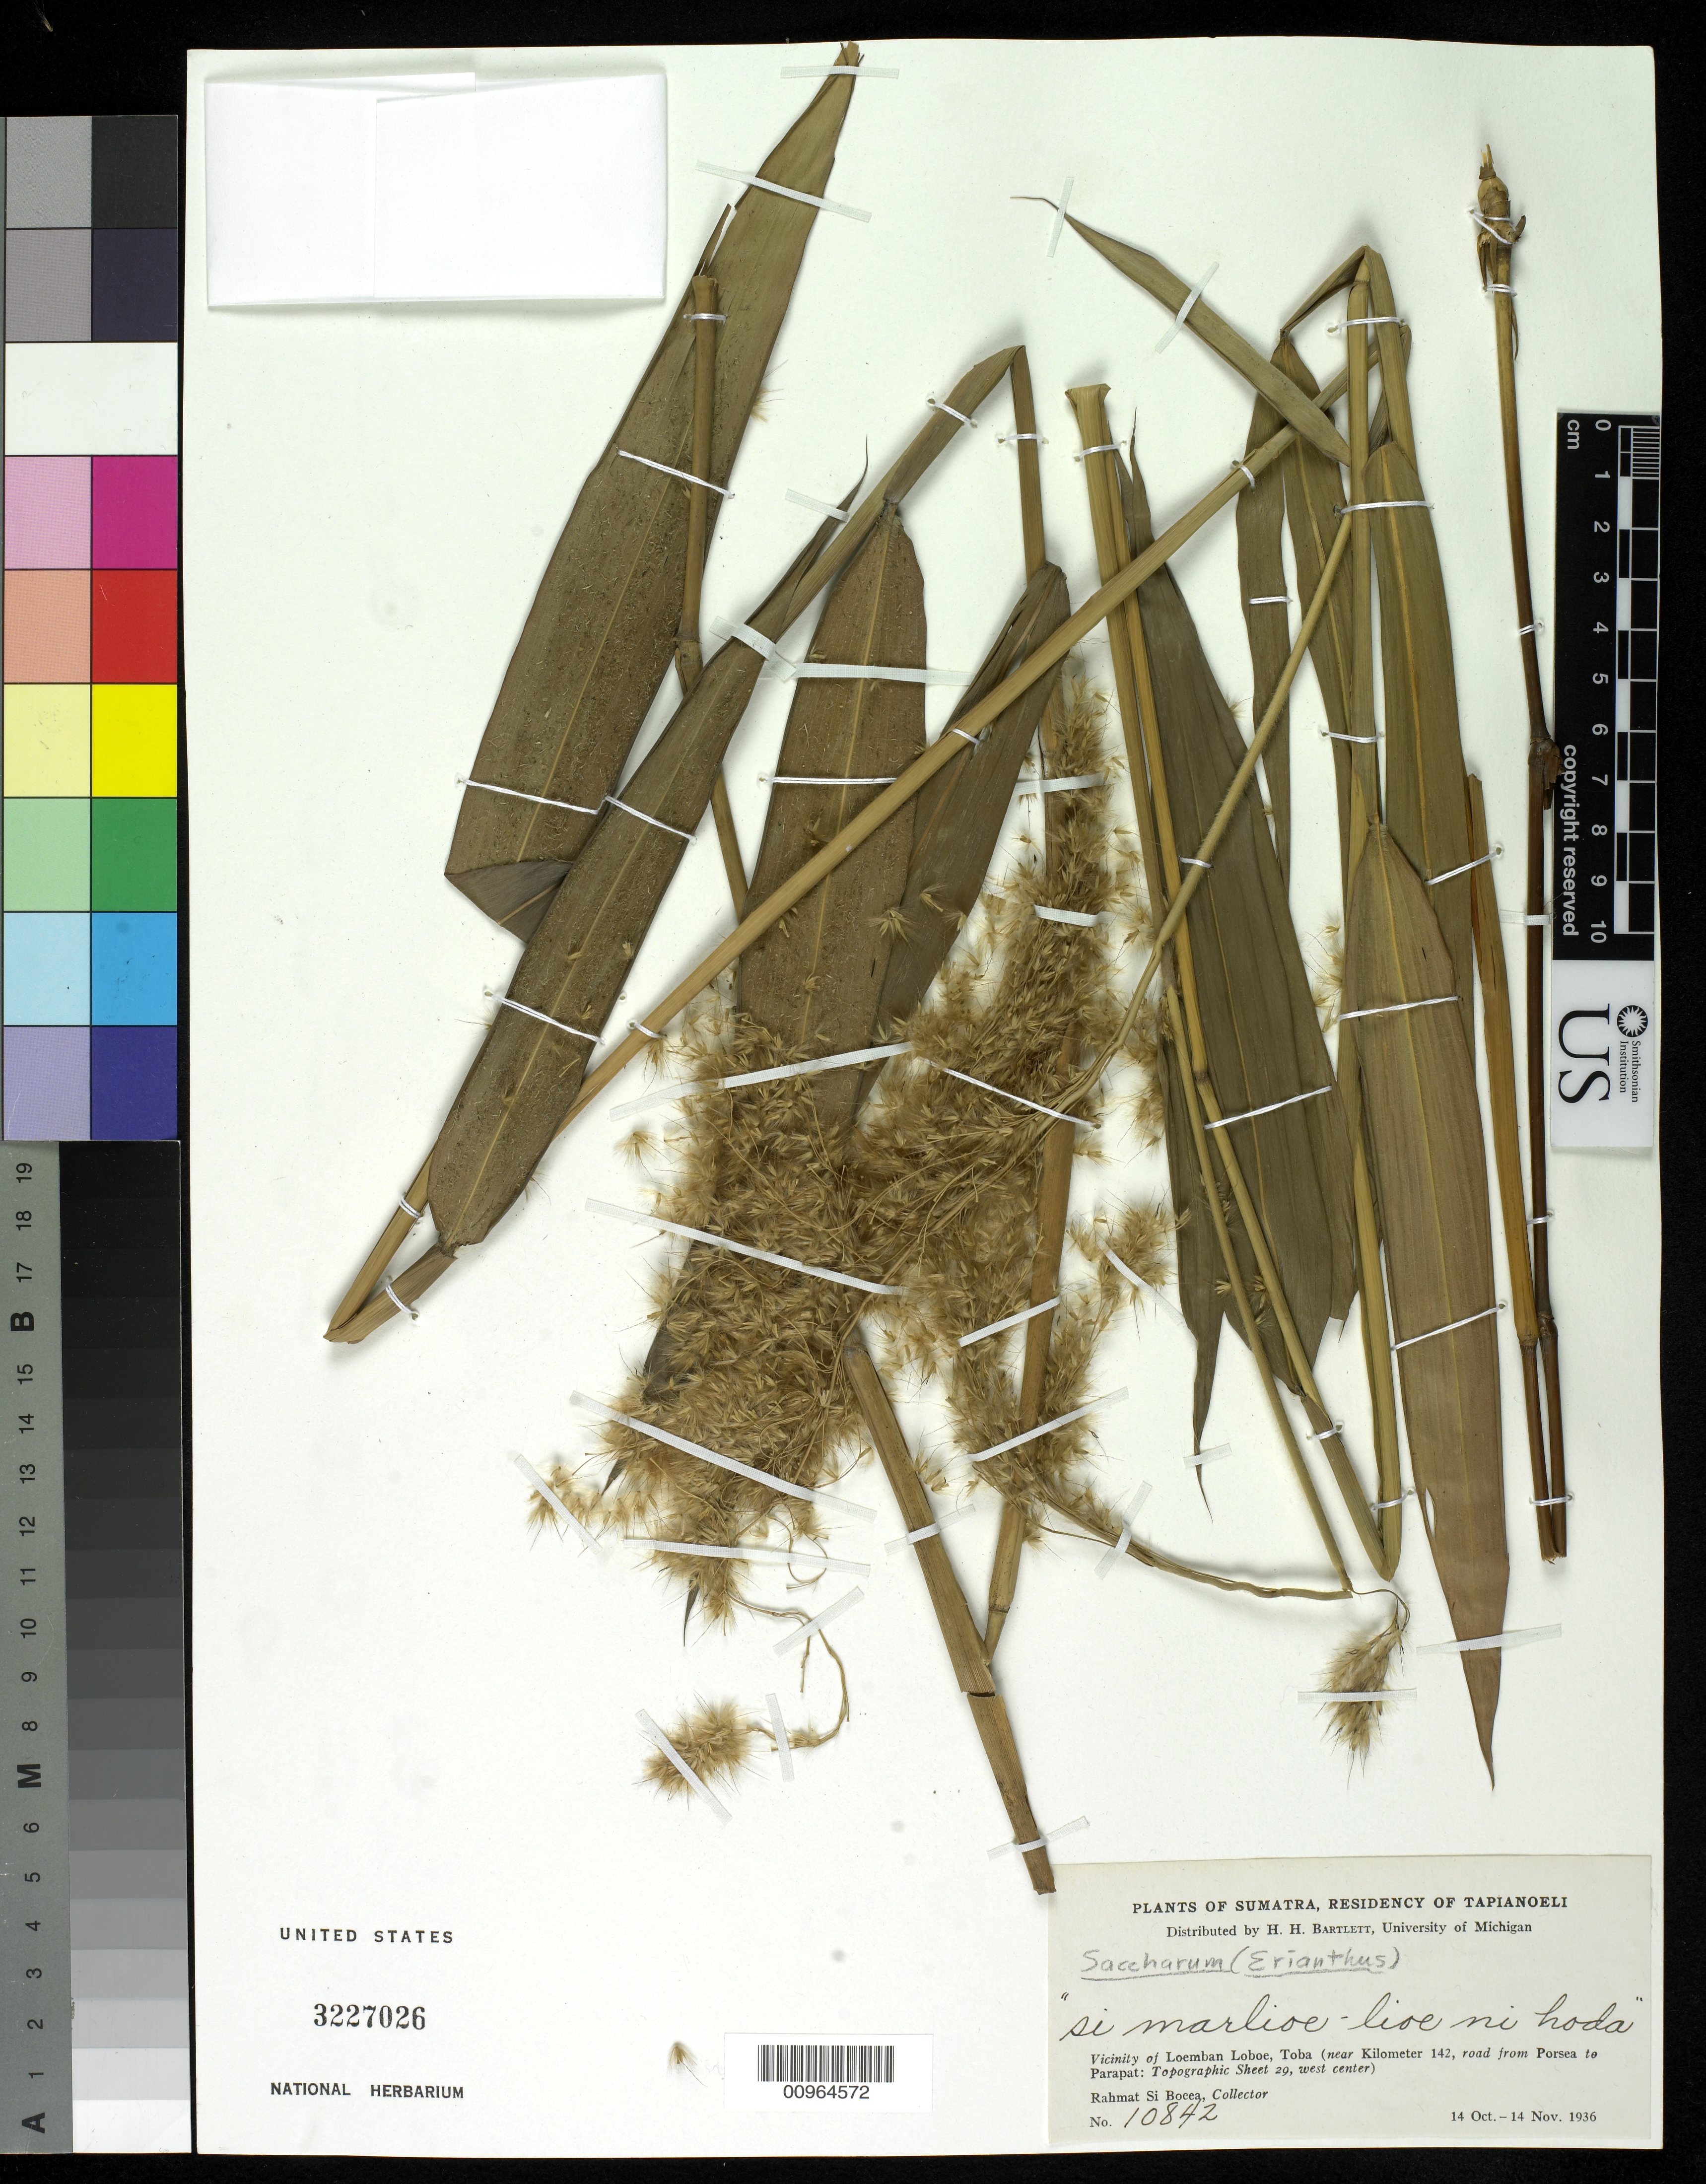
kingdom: Plantae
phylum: Tracheophyta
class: Liliopsida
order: Poales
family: Poaceae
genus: Saccharum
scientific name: Saccharum sp.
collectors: Rahmat Si Boeea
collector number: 10842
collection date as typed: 14 Oct 1936 to 14 Nov 1936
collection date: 1936-10-14/1936-11-14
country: Indonesia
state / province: Sumatra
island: Sumatra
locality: Residency of Tapianoeli. Vicinity of Loemban Loboe, Toba (near kilometer 142, road from Porsea to Parapat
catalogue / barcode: US 3227026